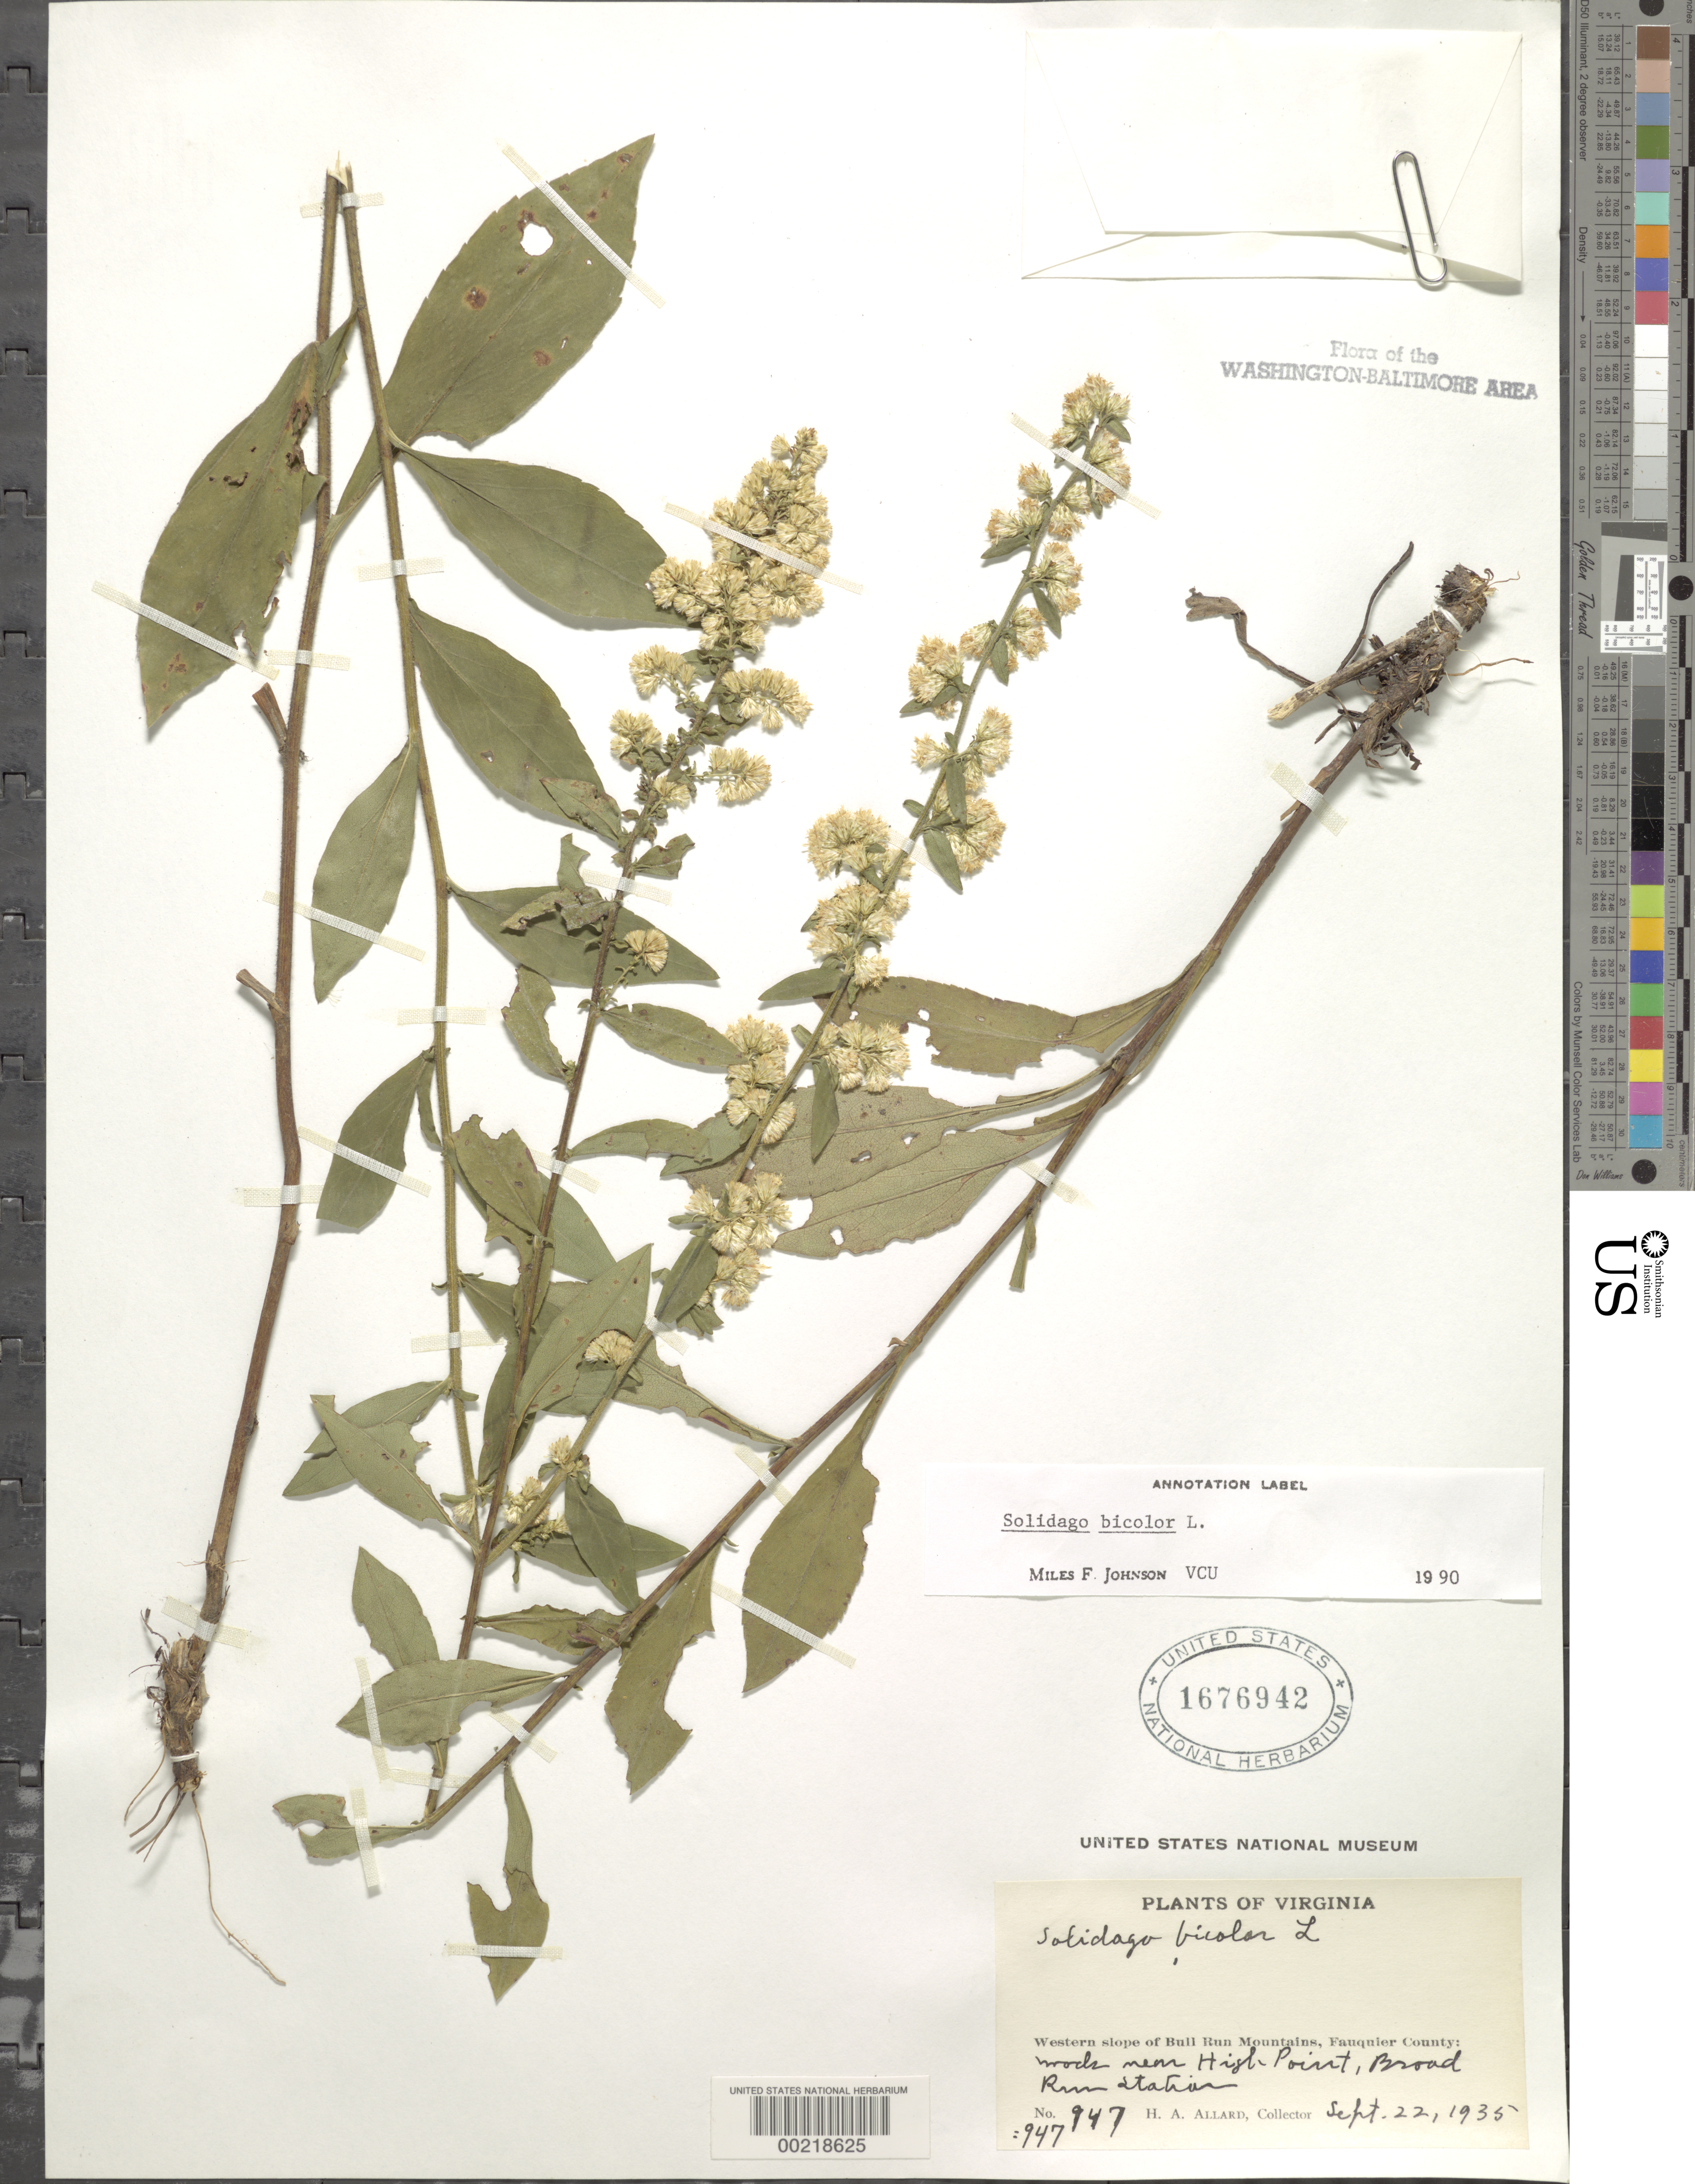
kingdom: Plantae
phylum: Tracheophyta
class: Magnoliopsida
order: Asterales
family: Asteraceae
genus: Solidago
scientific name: Solidago bicolor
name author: L.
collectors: H. A. Allard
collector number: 94748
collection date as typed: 22 Sep 1935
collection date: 1935-09-22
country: United States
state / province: Virginia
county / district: Fauquier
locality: Near High Point Broad Run Station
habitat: Woods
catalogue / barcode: US 1676942